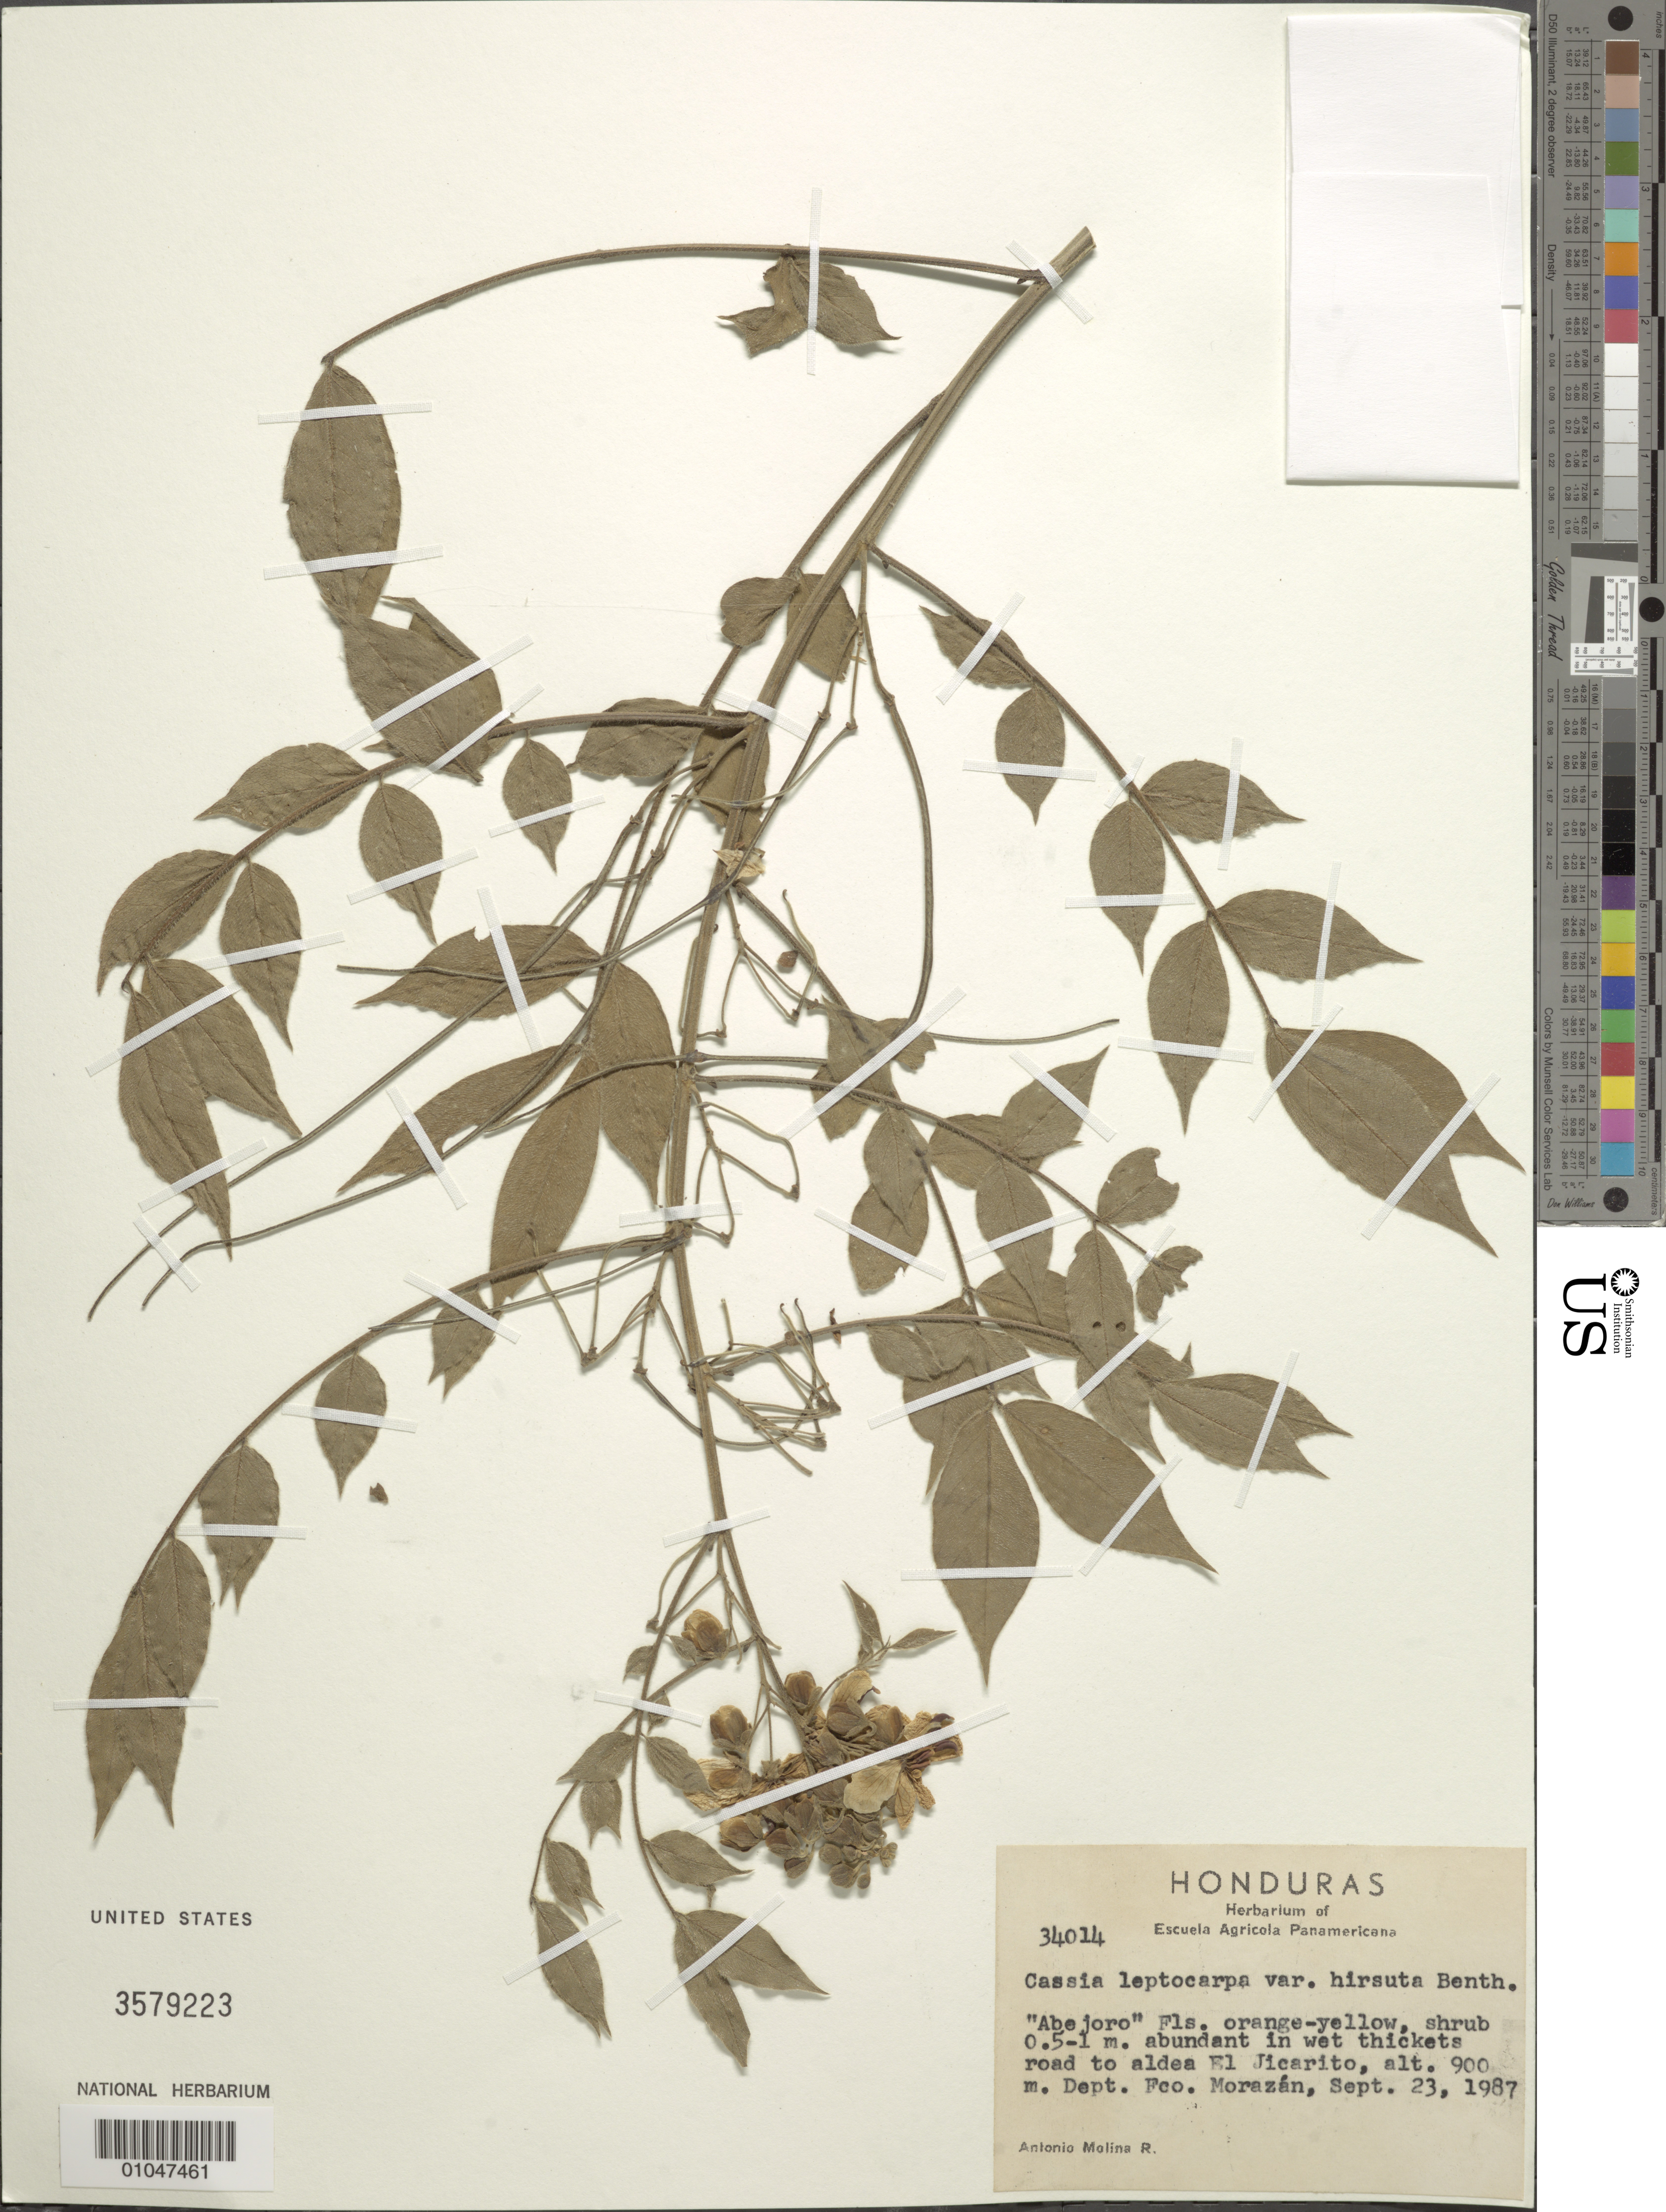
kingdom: Plantae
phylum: Tracheophyta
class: Magnoliopsida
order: Fabales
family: Fabaceae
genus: Senna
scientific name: Senna hirsuta var. leptocarpa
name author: (Benth.) H.S. Irwin & Barneby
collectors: A. Molina R.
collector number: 34014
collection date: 1987-09-23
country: Honduras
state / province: Fco. Morazán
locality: Road to aldea El Jicarito.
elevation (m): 900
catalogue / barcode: US 3579223